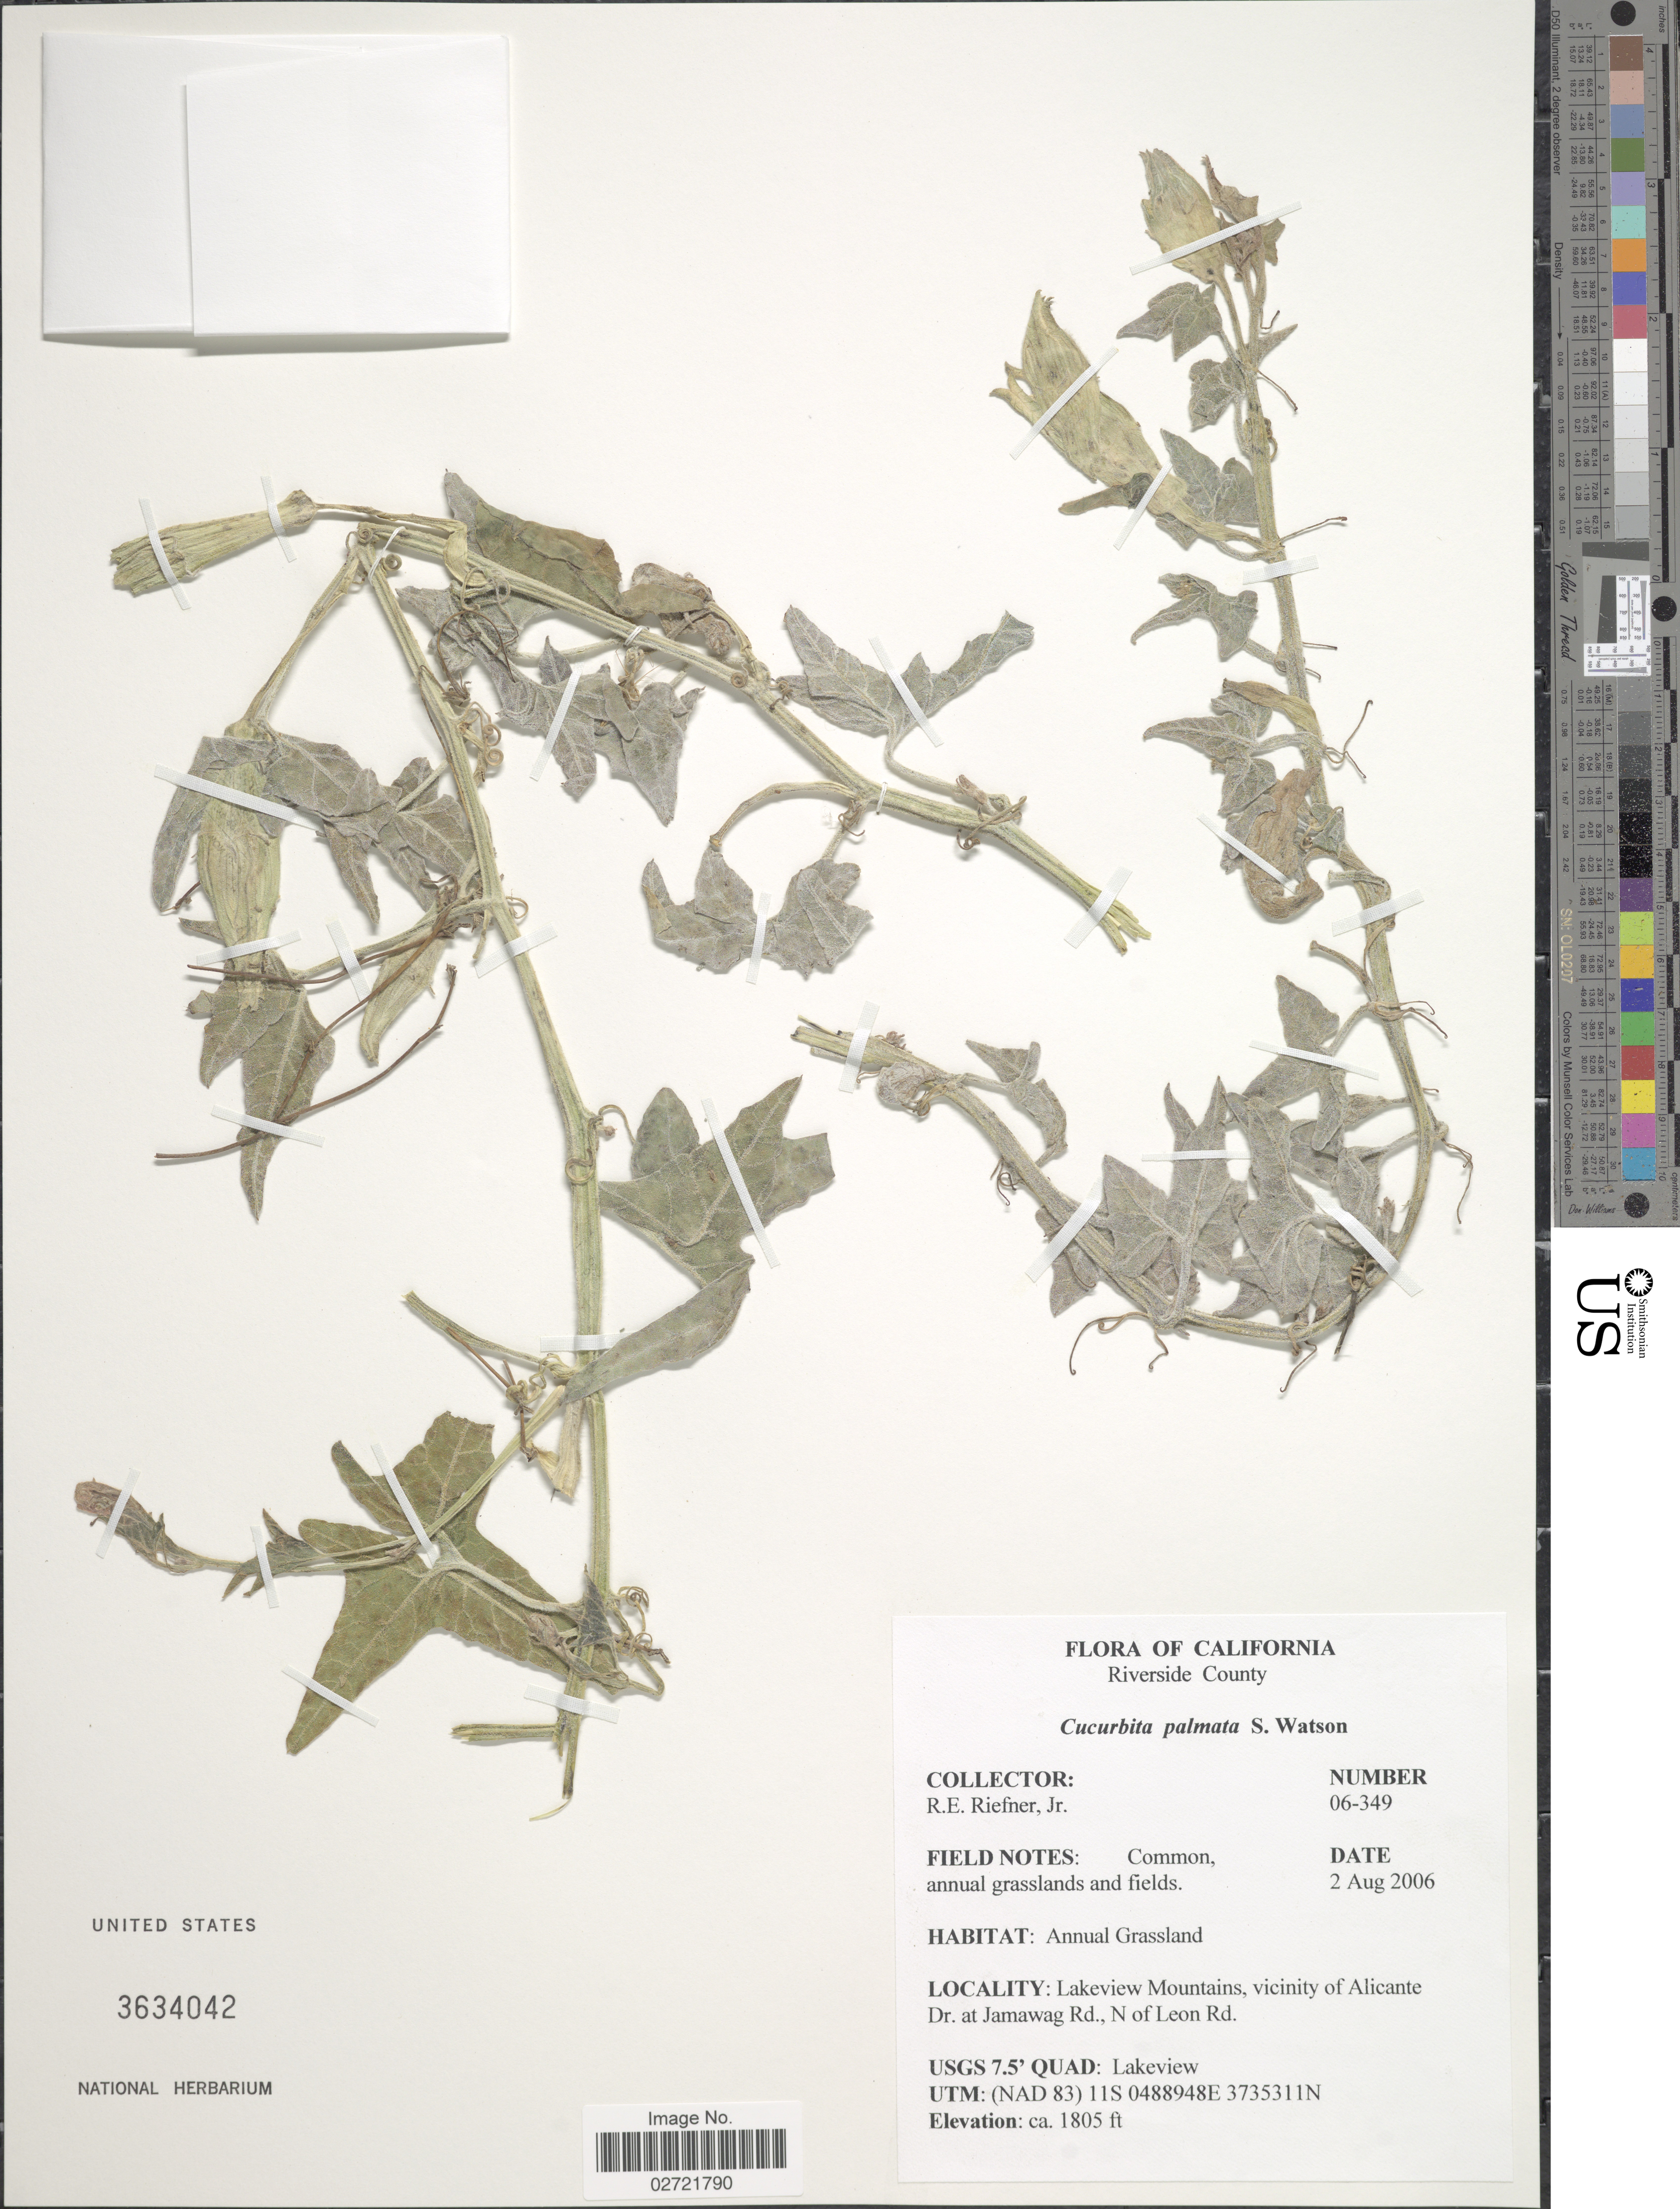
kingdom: Plantae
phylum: Tracheophyta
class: Magnoliopsida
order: Cucurbitales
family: Cucurbitaceae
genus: Cucurbita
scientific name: Cucurbita palmata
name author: S. Watson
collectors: R. Riefner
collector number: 06-349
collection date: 2006-08-02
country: United States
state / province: California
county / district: Riverside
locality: Riverside County, Annual Grassland, Lakeview Mountains, vicinity of Alicante Dr. at Jamawag Rd., N of Leon Rd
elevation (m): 550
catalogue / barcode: US 3634042